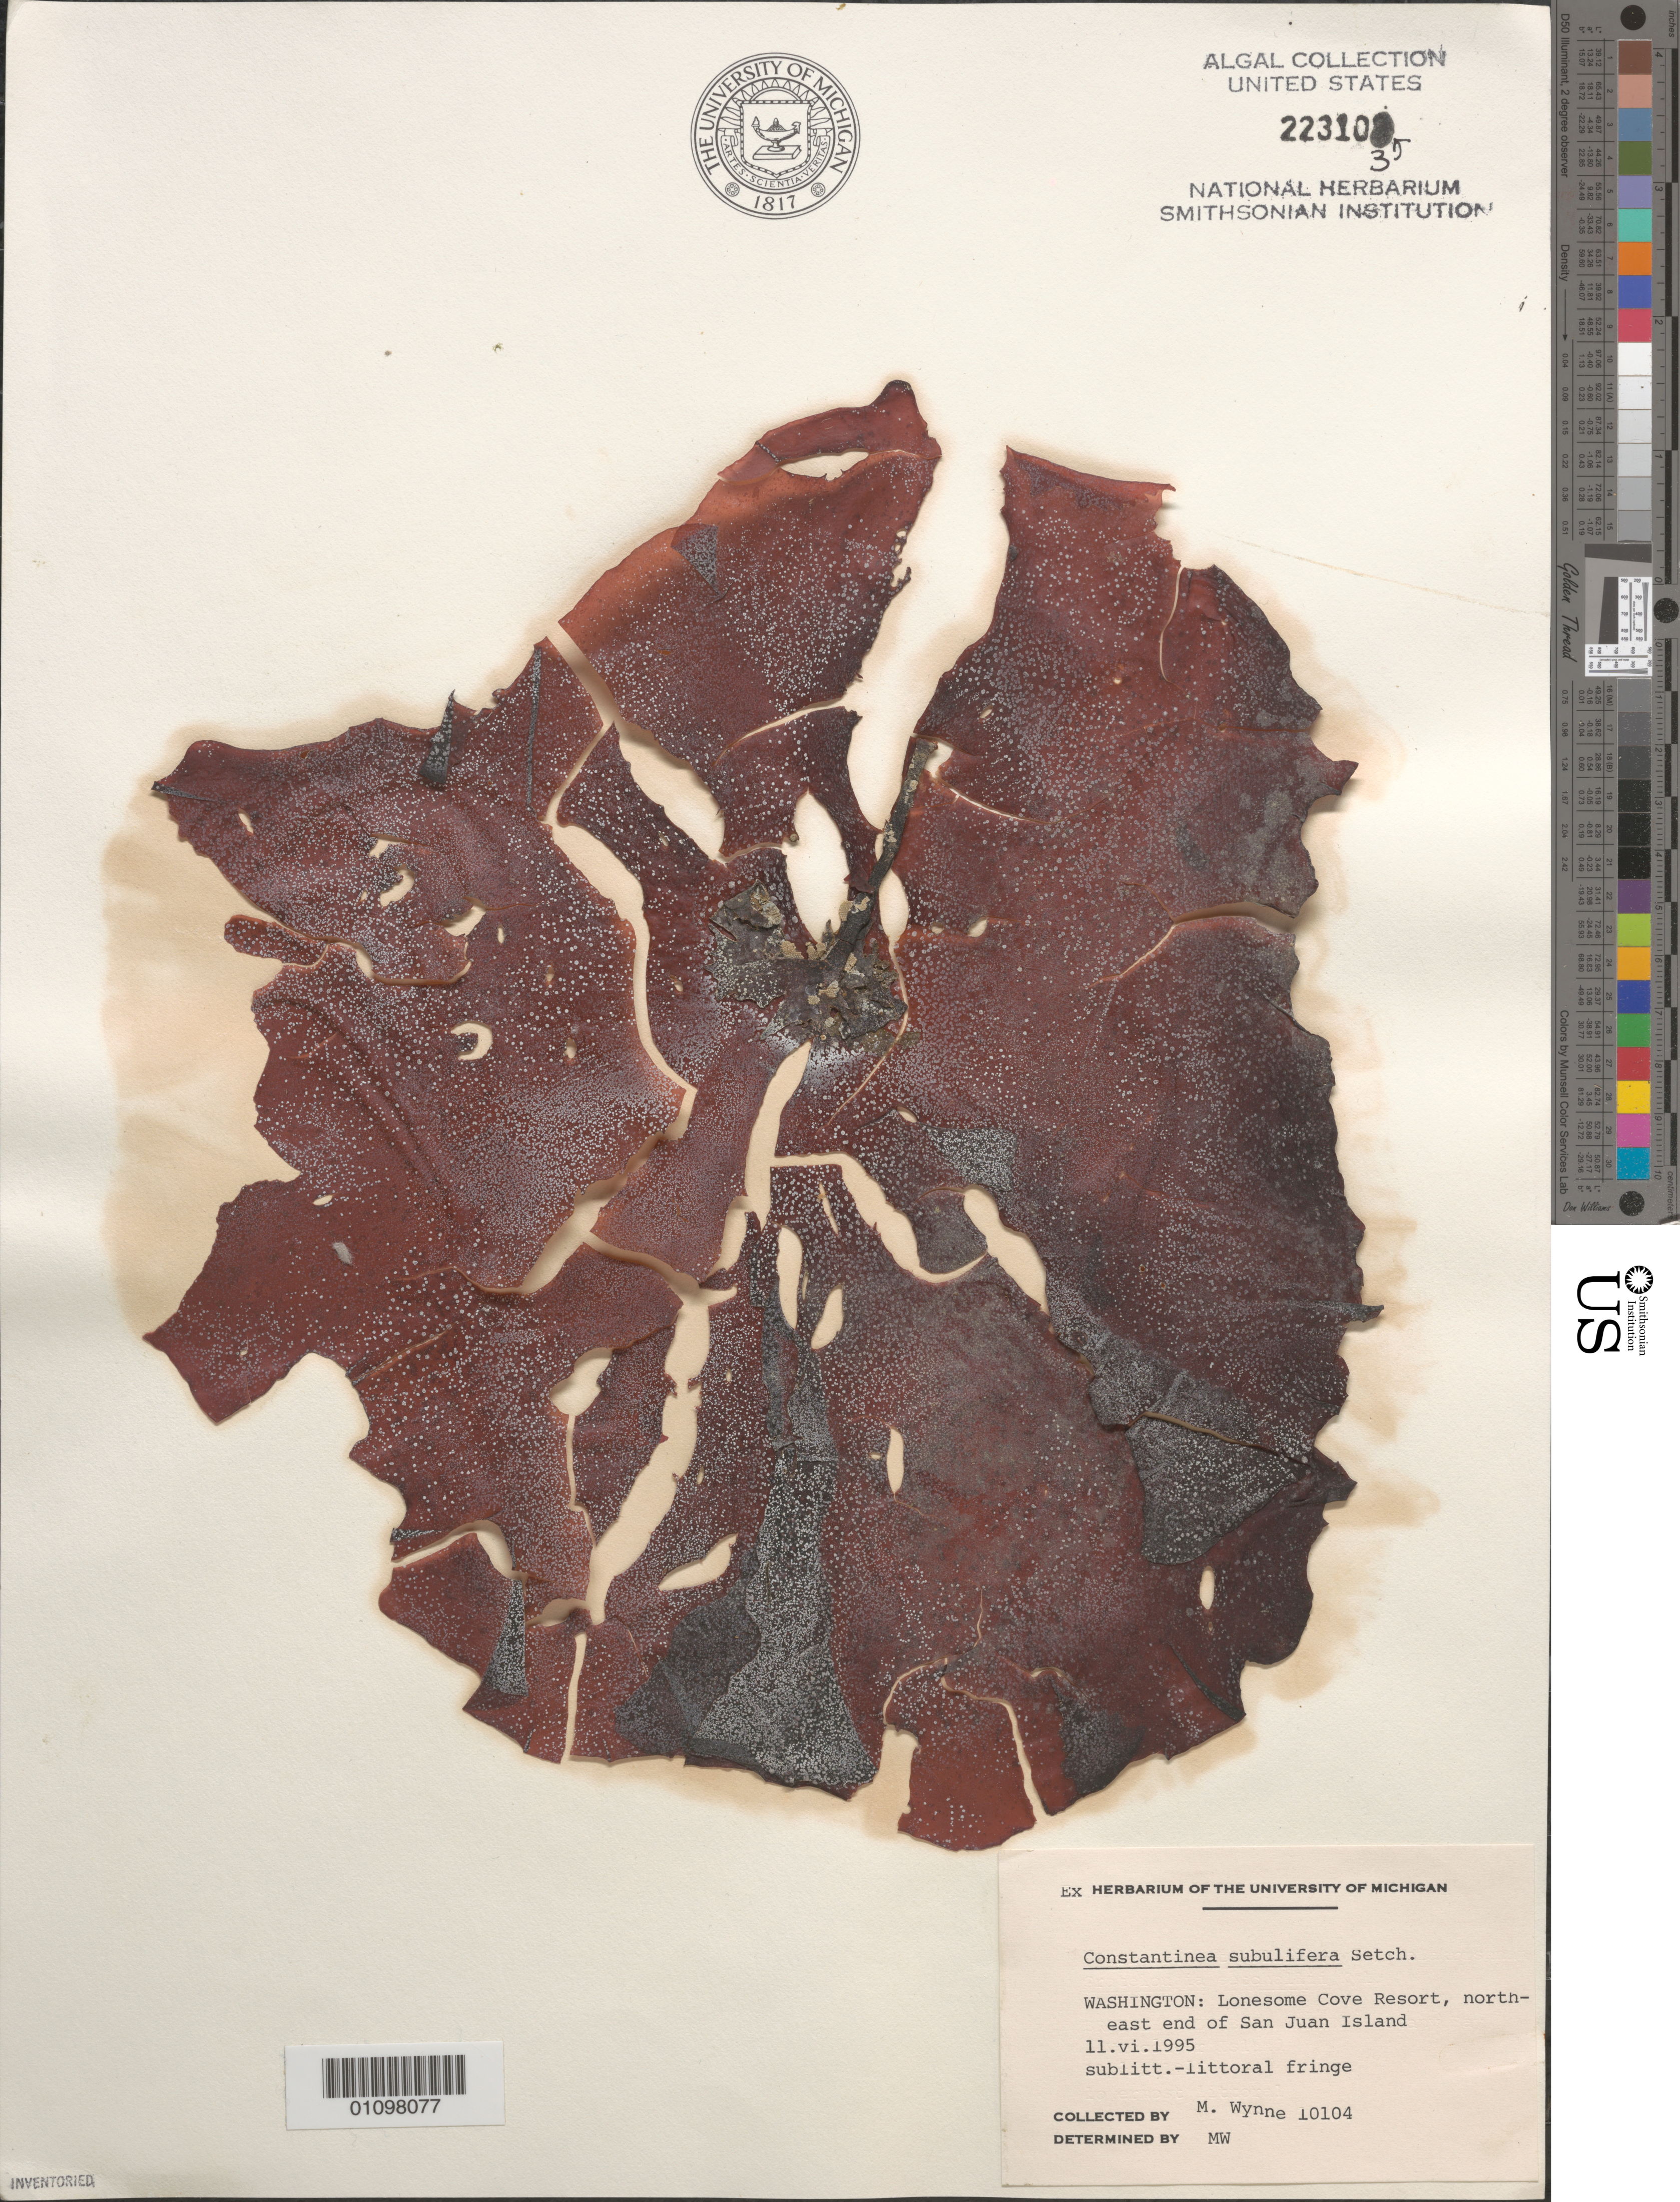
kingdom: Plantae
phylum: Rhodophyta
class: Florideophyceae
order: Gigartinales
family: Dumontiaceae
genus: Constantinea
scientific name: Constantinea subulifera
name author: Setch.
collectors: M.J. Wynne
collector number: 10104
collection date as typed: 11 Jun 1995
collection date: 1995-06-11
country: United States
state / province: Washington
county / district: San Juan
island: San Juan Island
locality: Lonesome Cove Resort, northeast end of San Juan Island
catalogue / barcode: US 223103